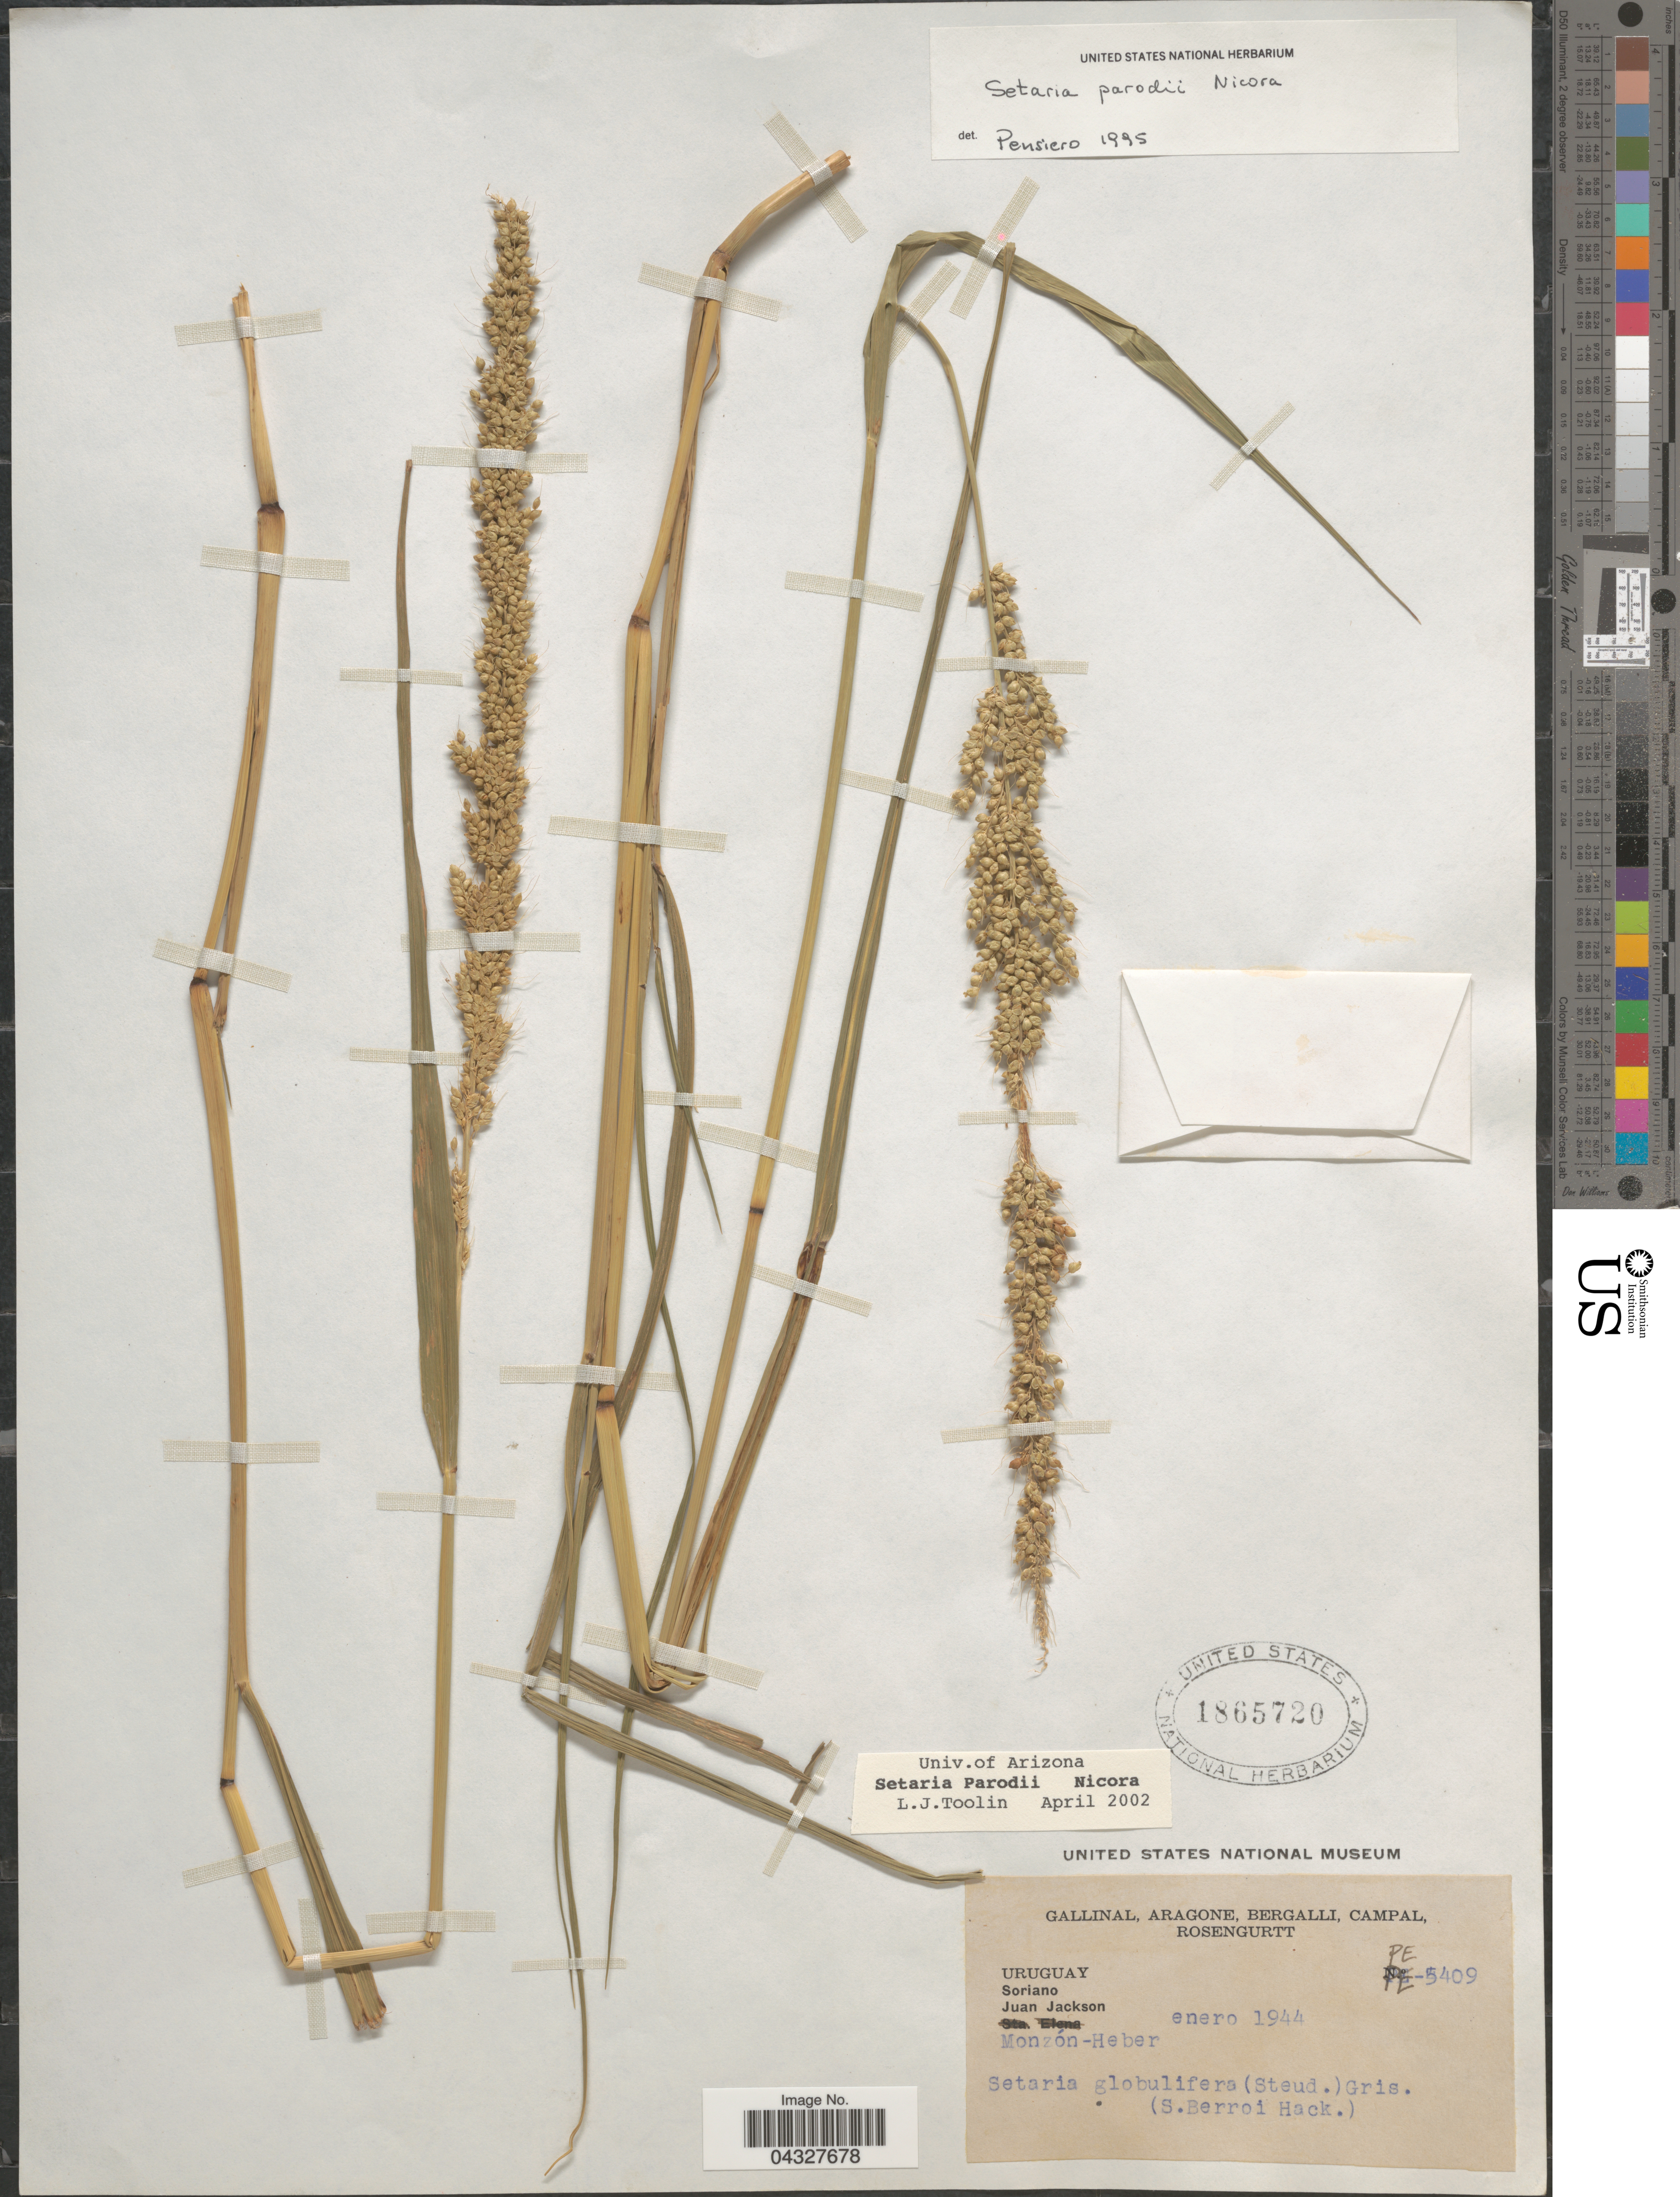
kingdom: Plantae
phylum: Tracheophyta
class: Liliopsida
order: Poales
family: Poaceae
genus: Setaria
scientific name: Setaria parodii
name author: Nicora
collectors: -. Gallinal, -- Aragone, -- Bergalli, -- Campal & Rosengurtt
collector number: PE-5409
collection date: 1944-01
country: Uruguay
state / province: Soriano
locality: Juan Jackson. Monzón-Heber.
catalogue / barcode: US 1865720